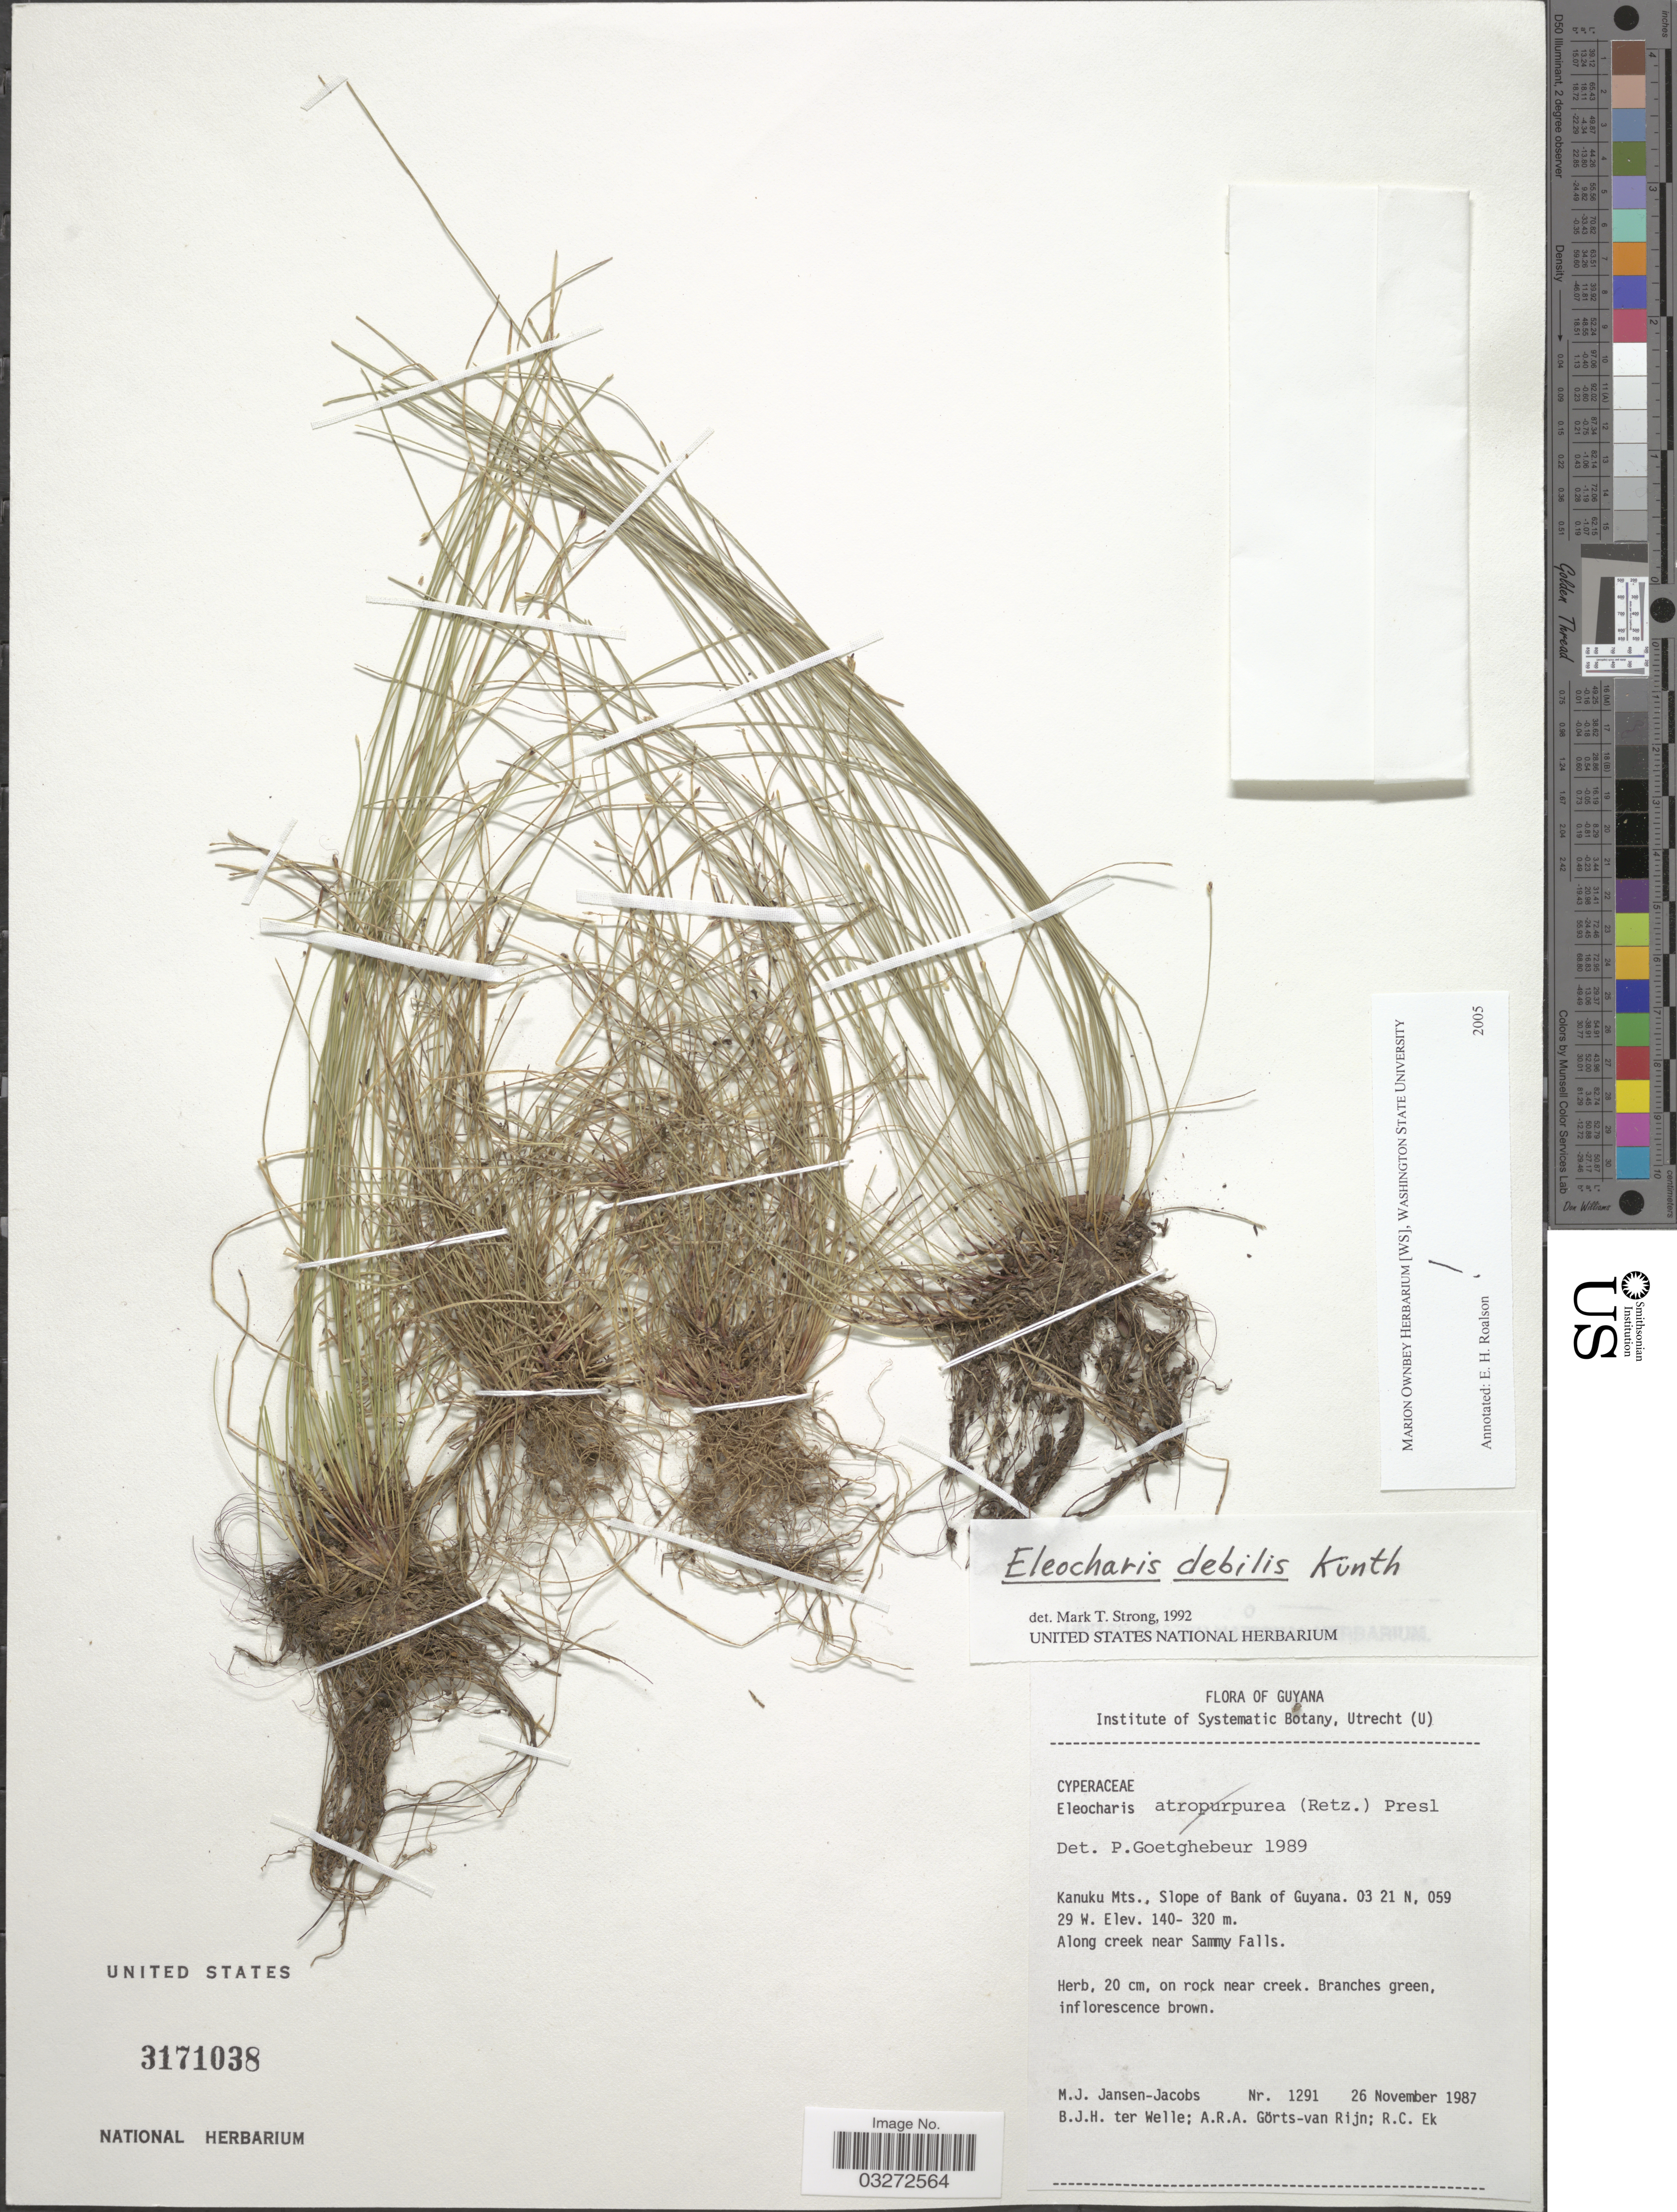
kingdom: Plantae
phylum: Tracheophyta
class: Liliopsida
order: Poales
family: Cyperaceae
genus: Eleocharis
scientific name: Eleocharis debilis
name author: Kunth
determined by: Strong, Mark T., (BOT), Smithsonian Institution - National Museum of Natural History (UNITED STATES)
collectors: M. J. Jansen-Jacobs, B. Welle, A. .R. A. Görts-van Rijn & R. C. Ek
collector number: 1291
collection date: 1987-11-26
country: Guyana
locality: Kanuku Mts., Slope of Bank of Guyana.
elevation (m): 140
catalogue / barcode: US 3171038